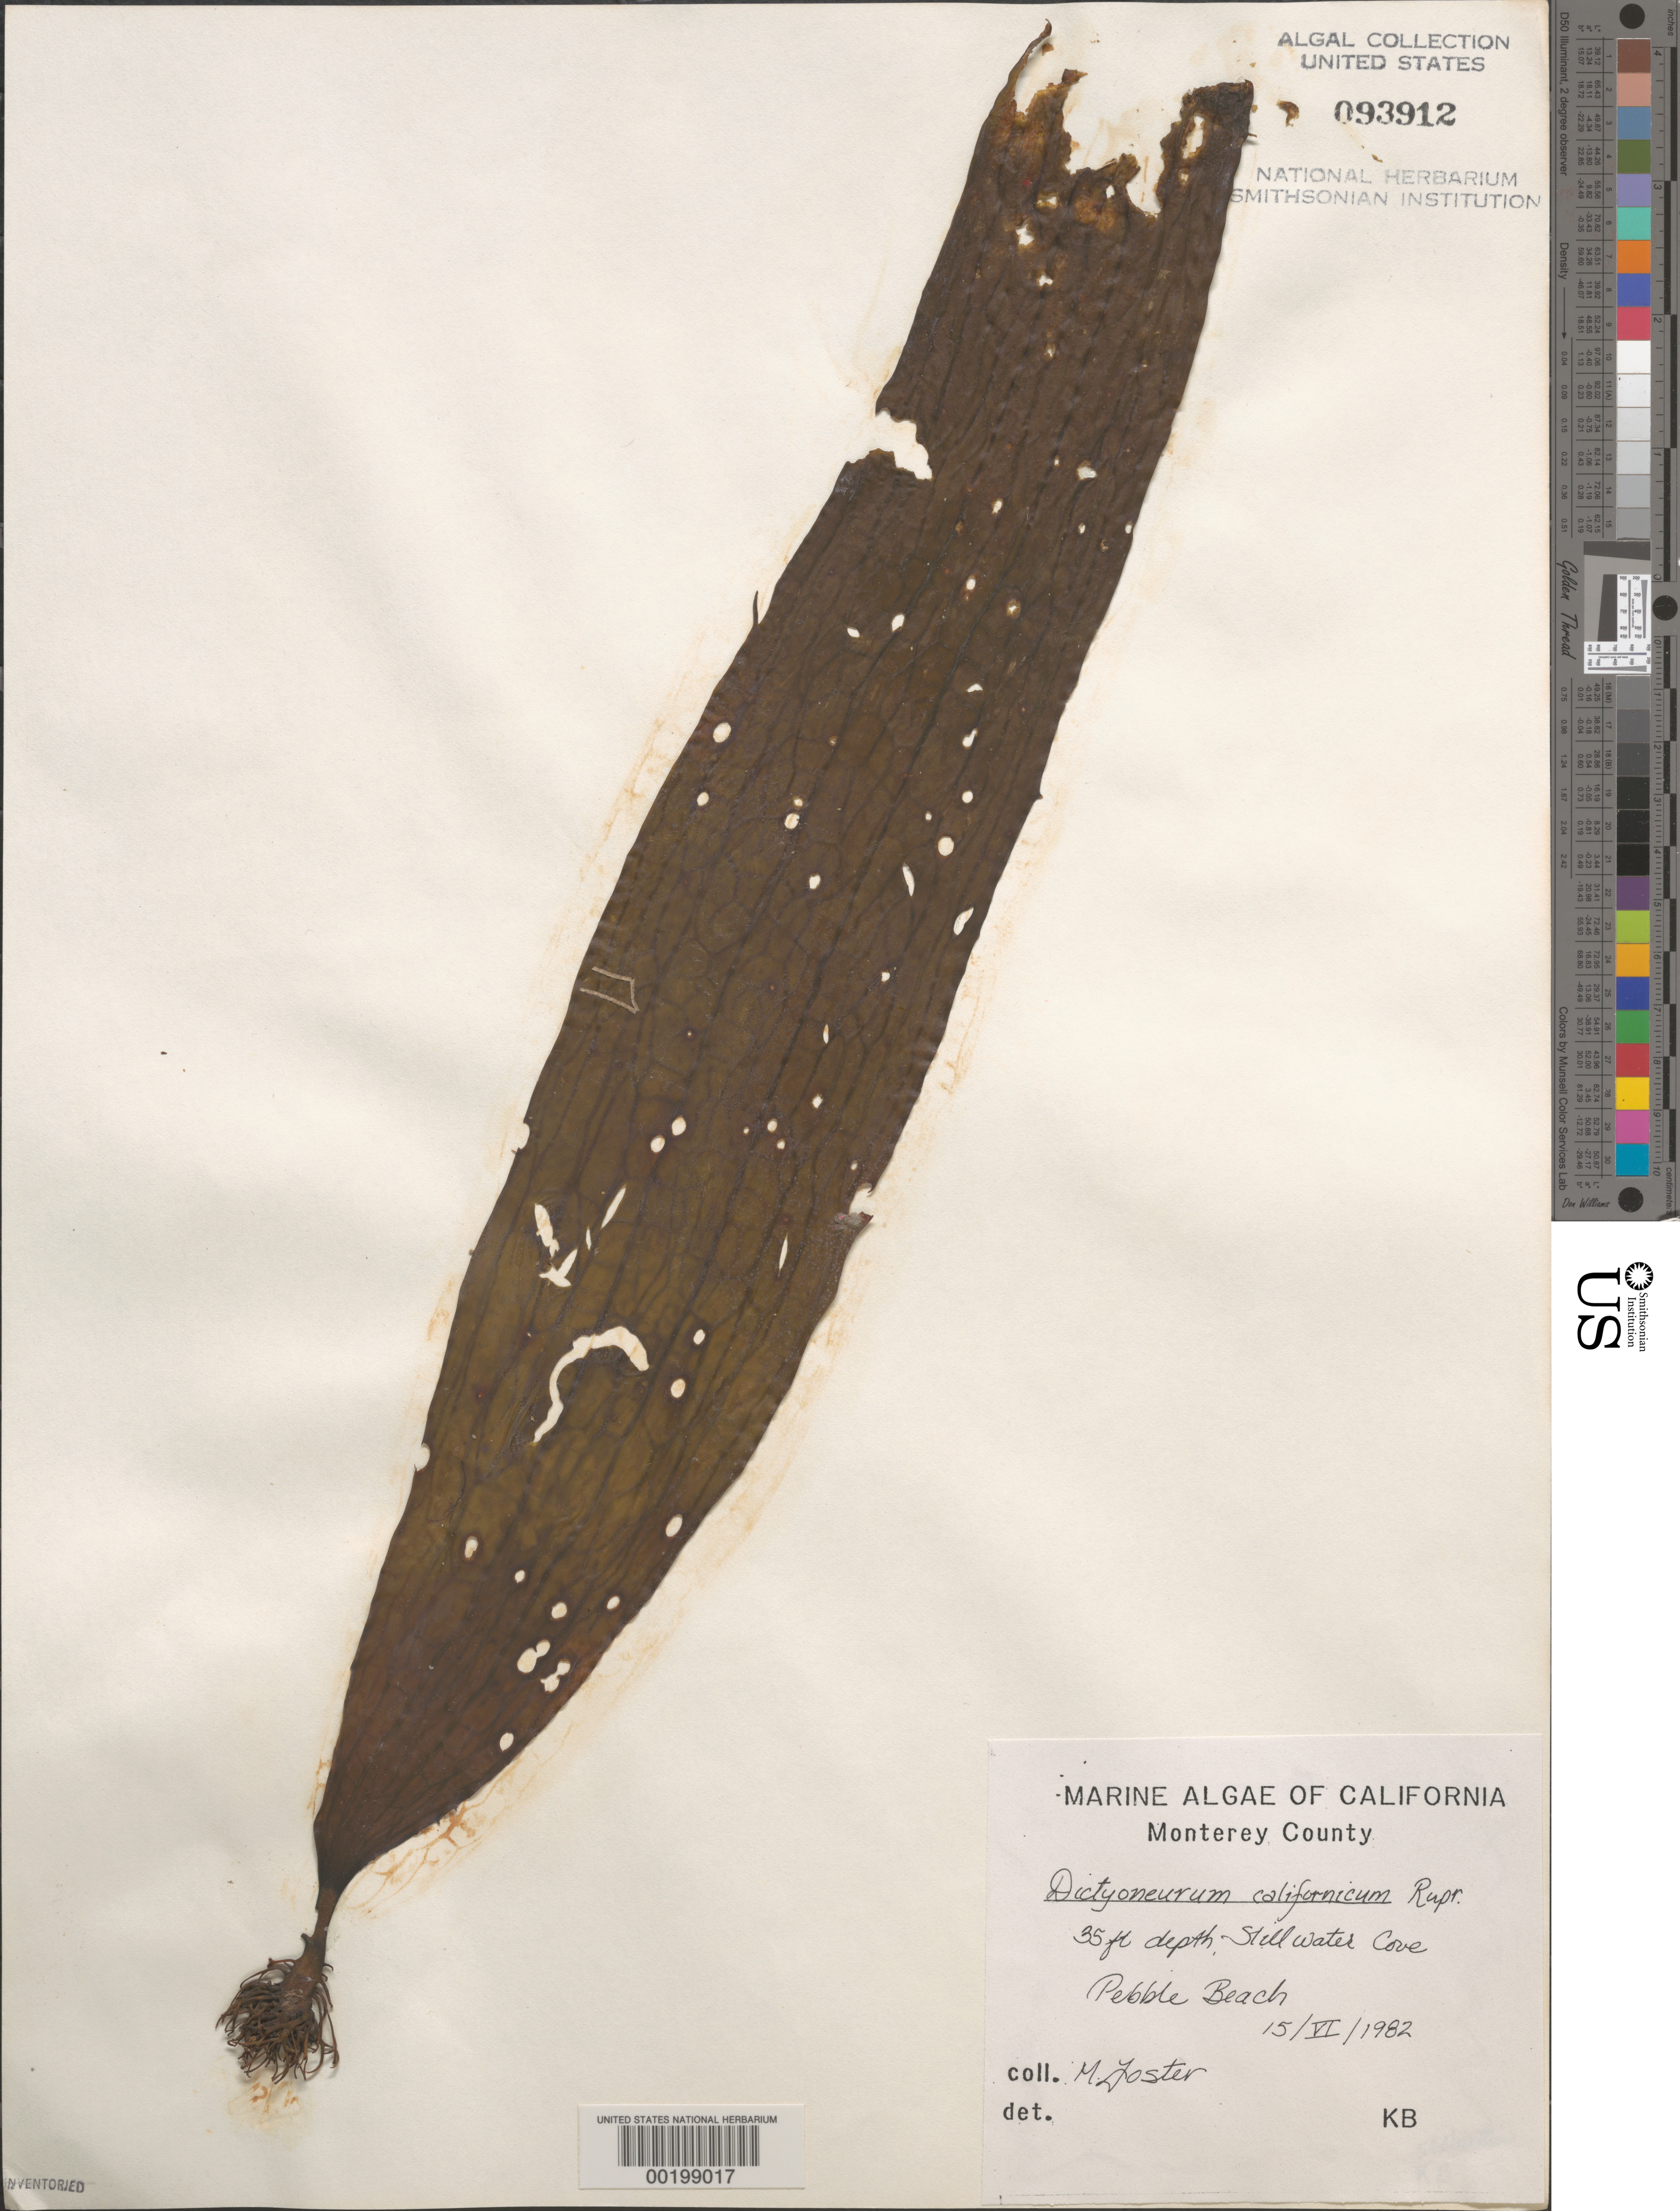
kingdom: Chromista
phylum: Ochrophyta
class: Phaeophyceae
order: Laminariales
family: Costariaceae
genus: Dictyoneurum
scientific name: Dictyoneurum californicum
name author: Rupr.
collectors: M. Foster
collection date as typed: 15 Jun 1982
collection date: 1982-06-15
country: United States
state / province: California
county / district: Monterey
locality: Stillwater Cove, Pebble Beach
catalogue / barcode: US 93912